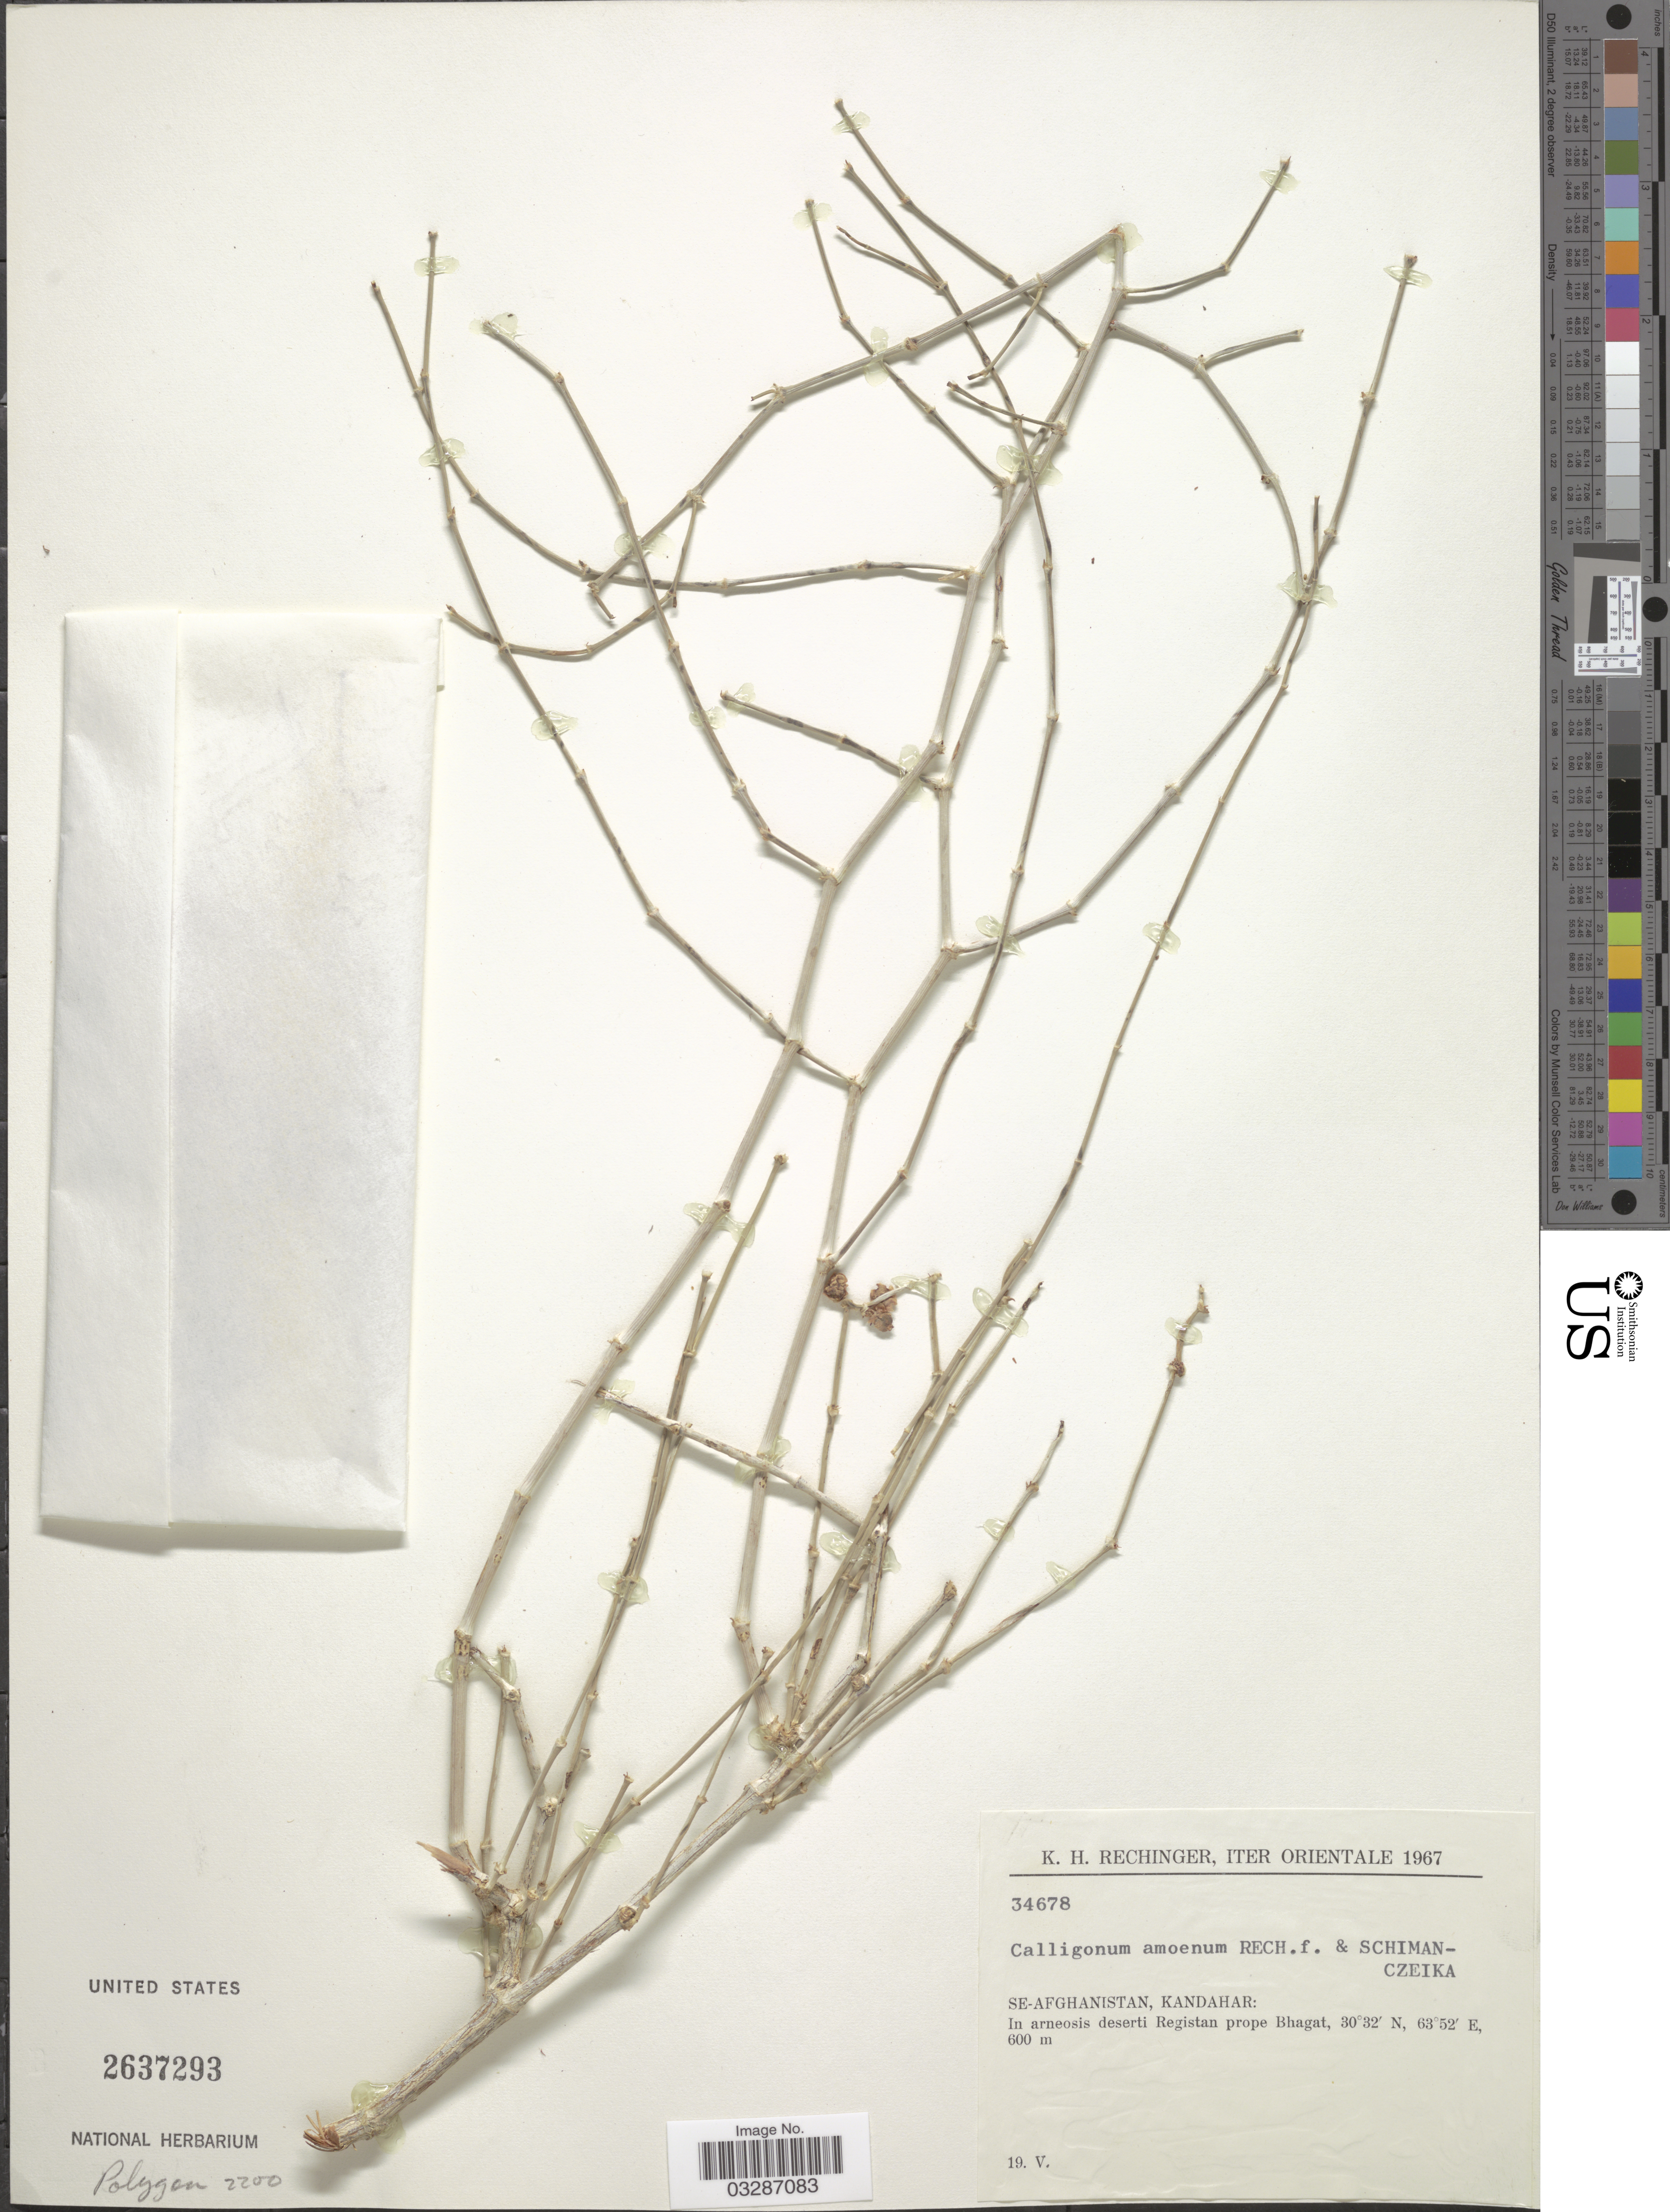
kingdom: Plantae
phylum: Tracheophyta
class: Magnoliopsida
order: Caryophyllales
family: Polygonaceae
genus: Calligonum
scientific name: Calligonum amoenum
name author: Rech. f. & Schiman-Czeika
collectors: K. H. Rechinger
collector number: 34678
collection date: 1967-05-19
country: Afghanistan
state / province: Kandahar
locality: Orientale. SE-Afghanistan. In arneosis deserti Registan prope Bhagat.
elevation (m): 600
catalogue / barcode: US 2637293